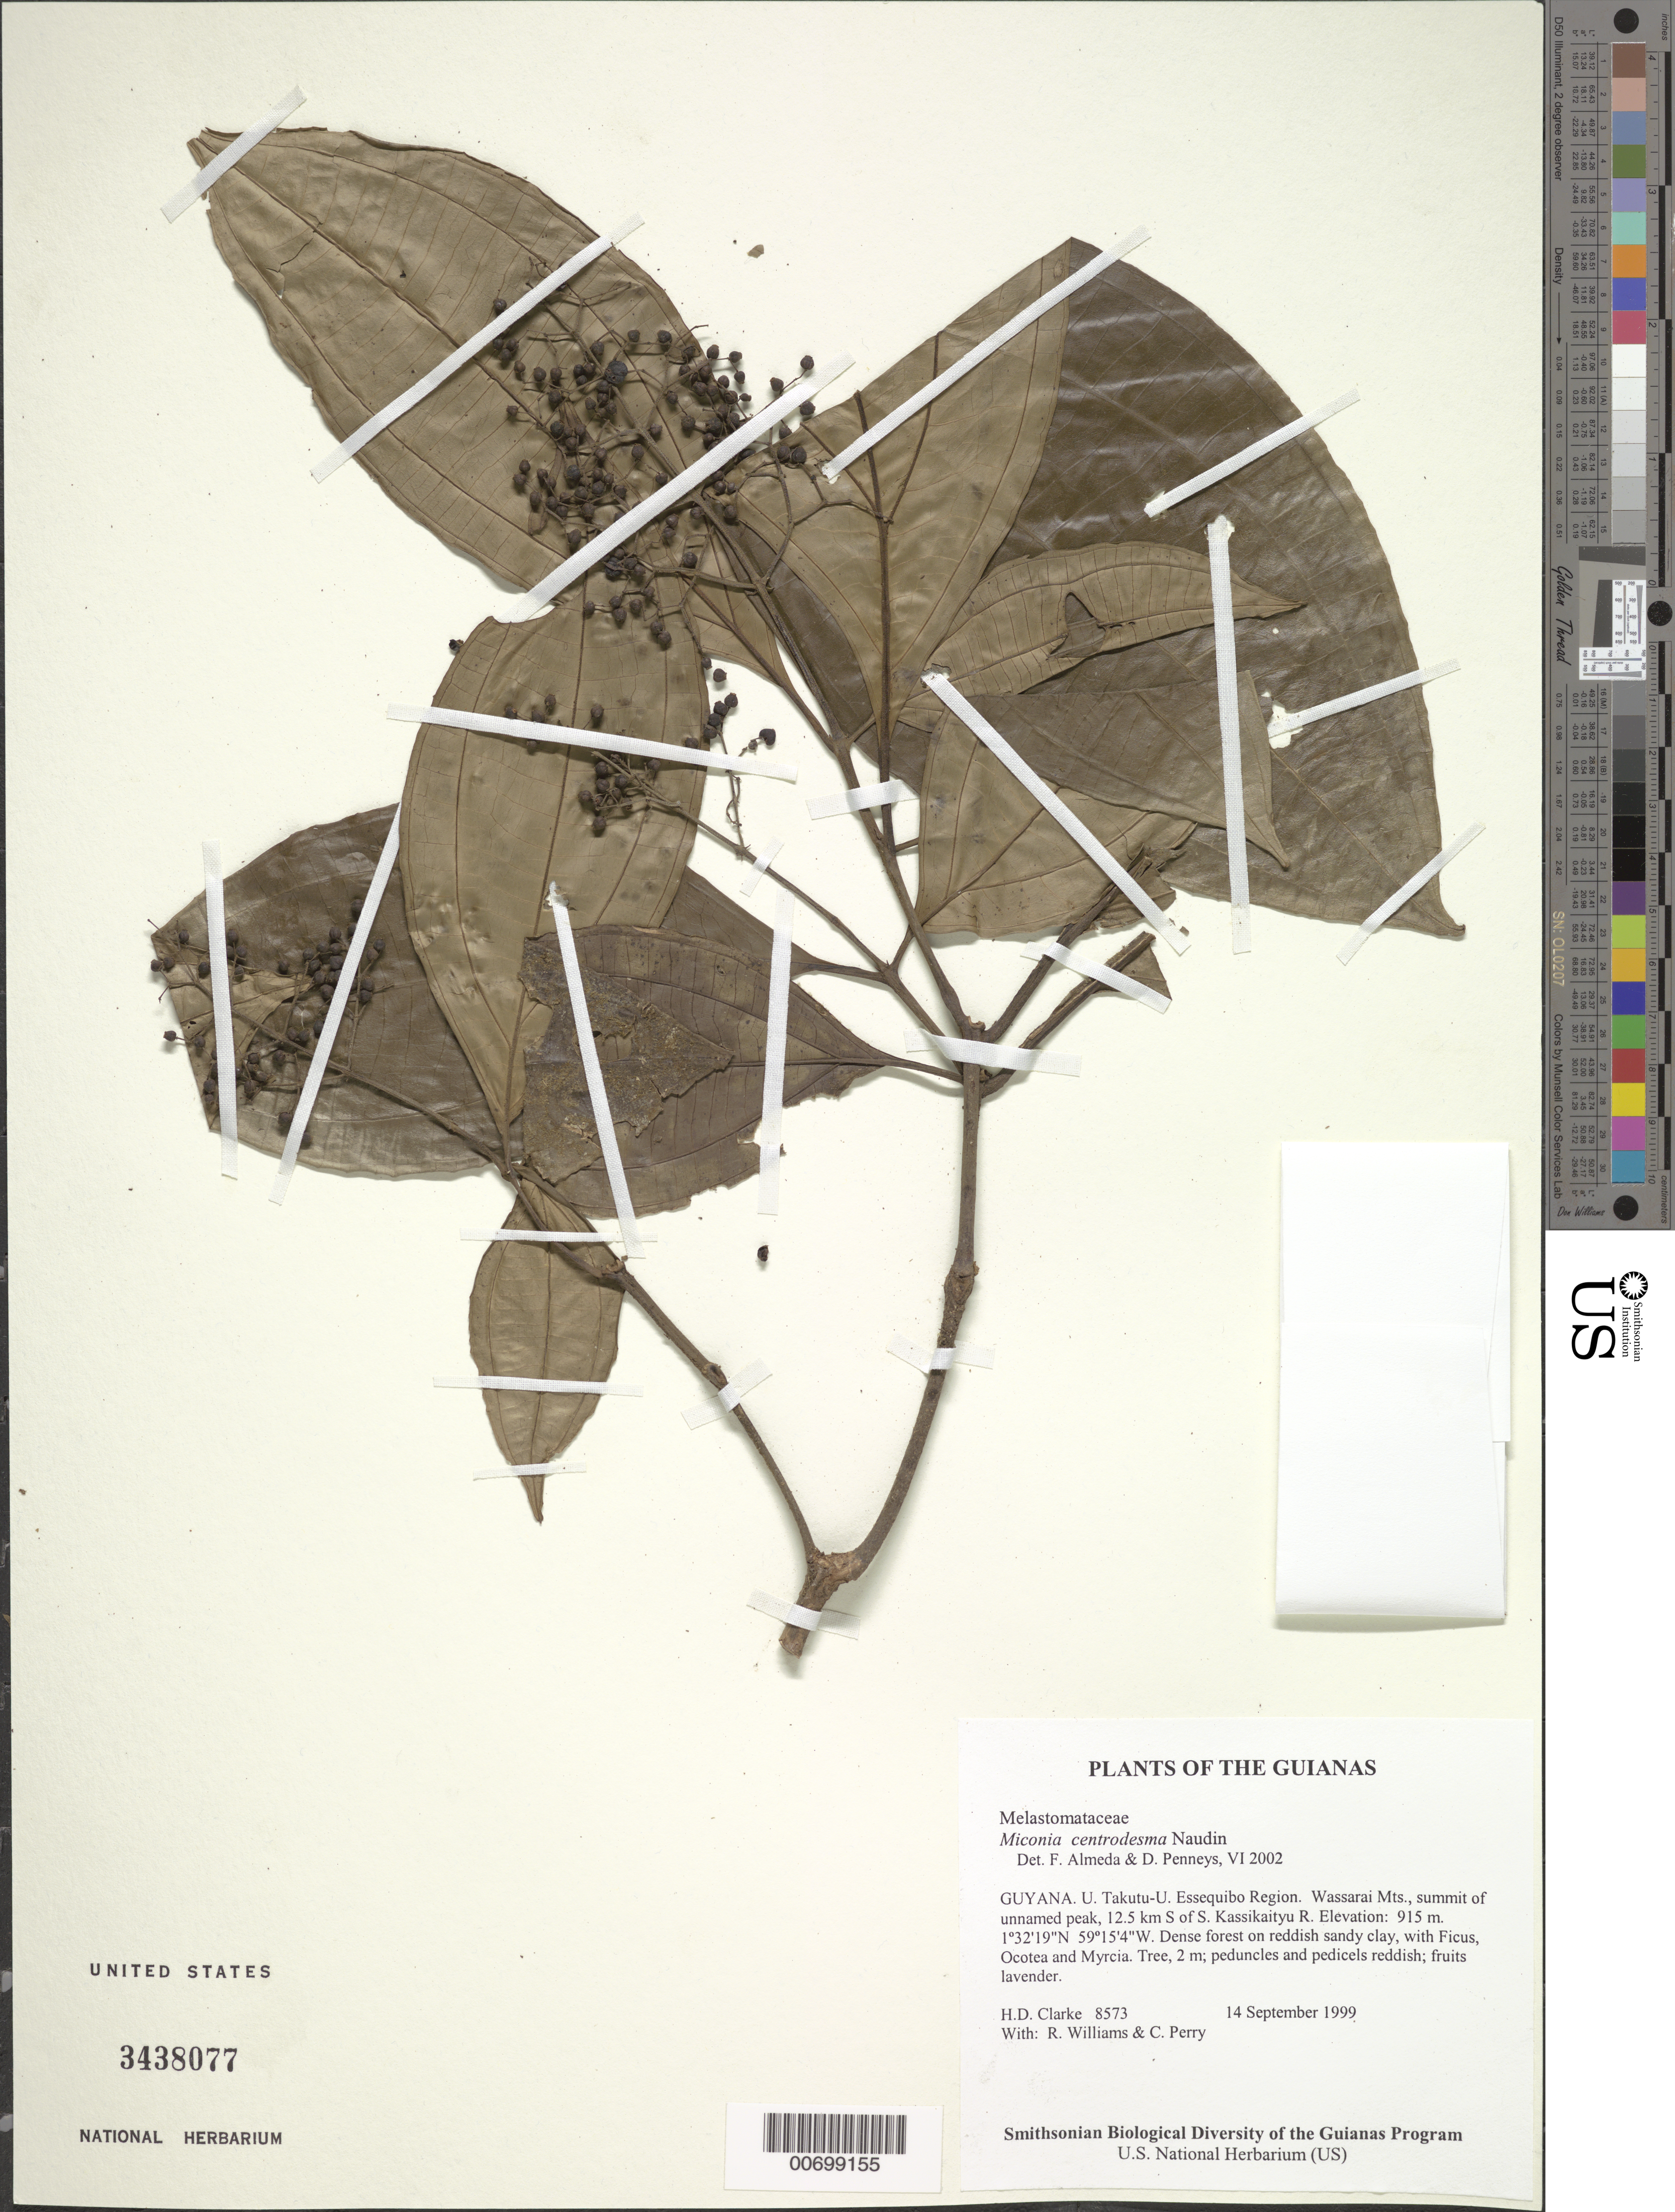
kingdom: Plantae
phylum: Tracheophyta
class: Magnoliopsida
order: Myrtales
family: Melastomataceae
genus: Miconia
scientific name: Miconia centrodesma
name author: Naudin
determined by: Almeda, F.; Penneys, D. S.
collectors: H. D. Clarke, R. Williams & C. Perry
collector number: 8573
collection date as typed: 14 September 1999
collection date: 1999-09-14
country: Guyana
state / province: U. Takutu-U. Essequibo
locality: Wassarai Mts., summit of unnamed peak, 12.5 km S of S. Kassikaityu R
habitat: Dense forest on reddish sandy clay, with Ficus, Ocotea and Myrcia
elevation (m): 915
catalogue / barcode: US 3438077